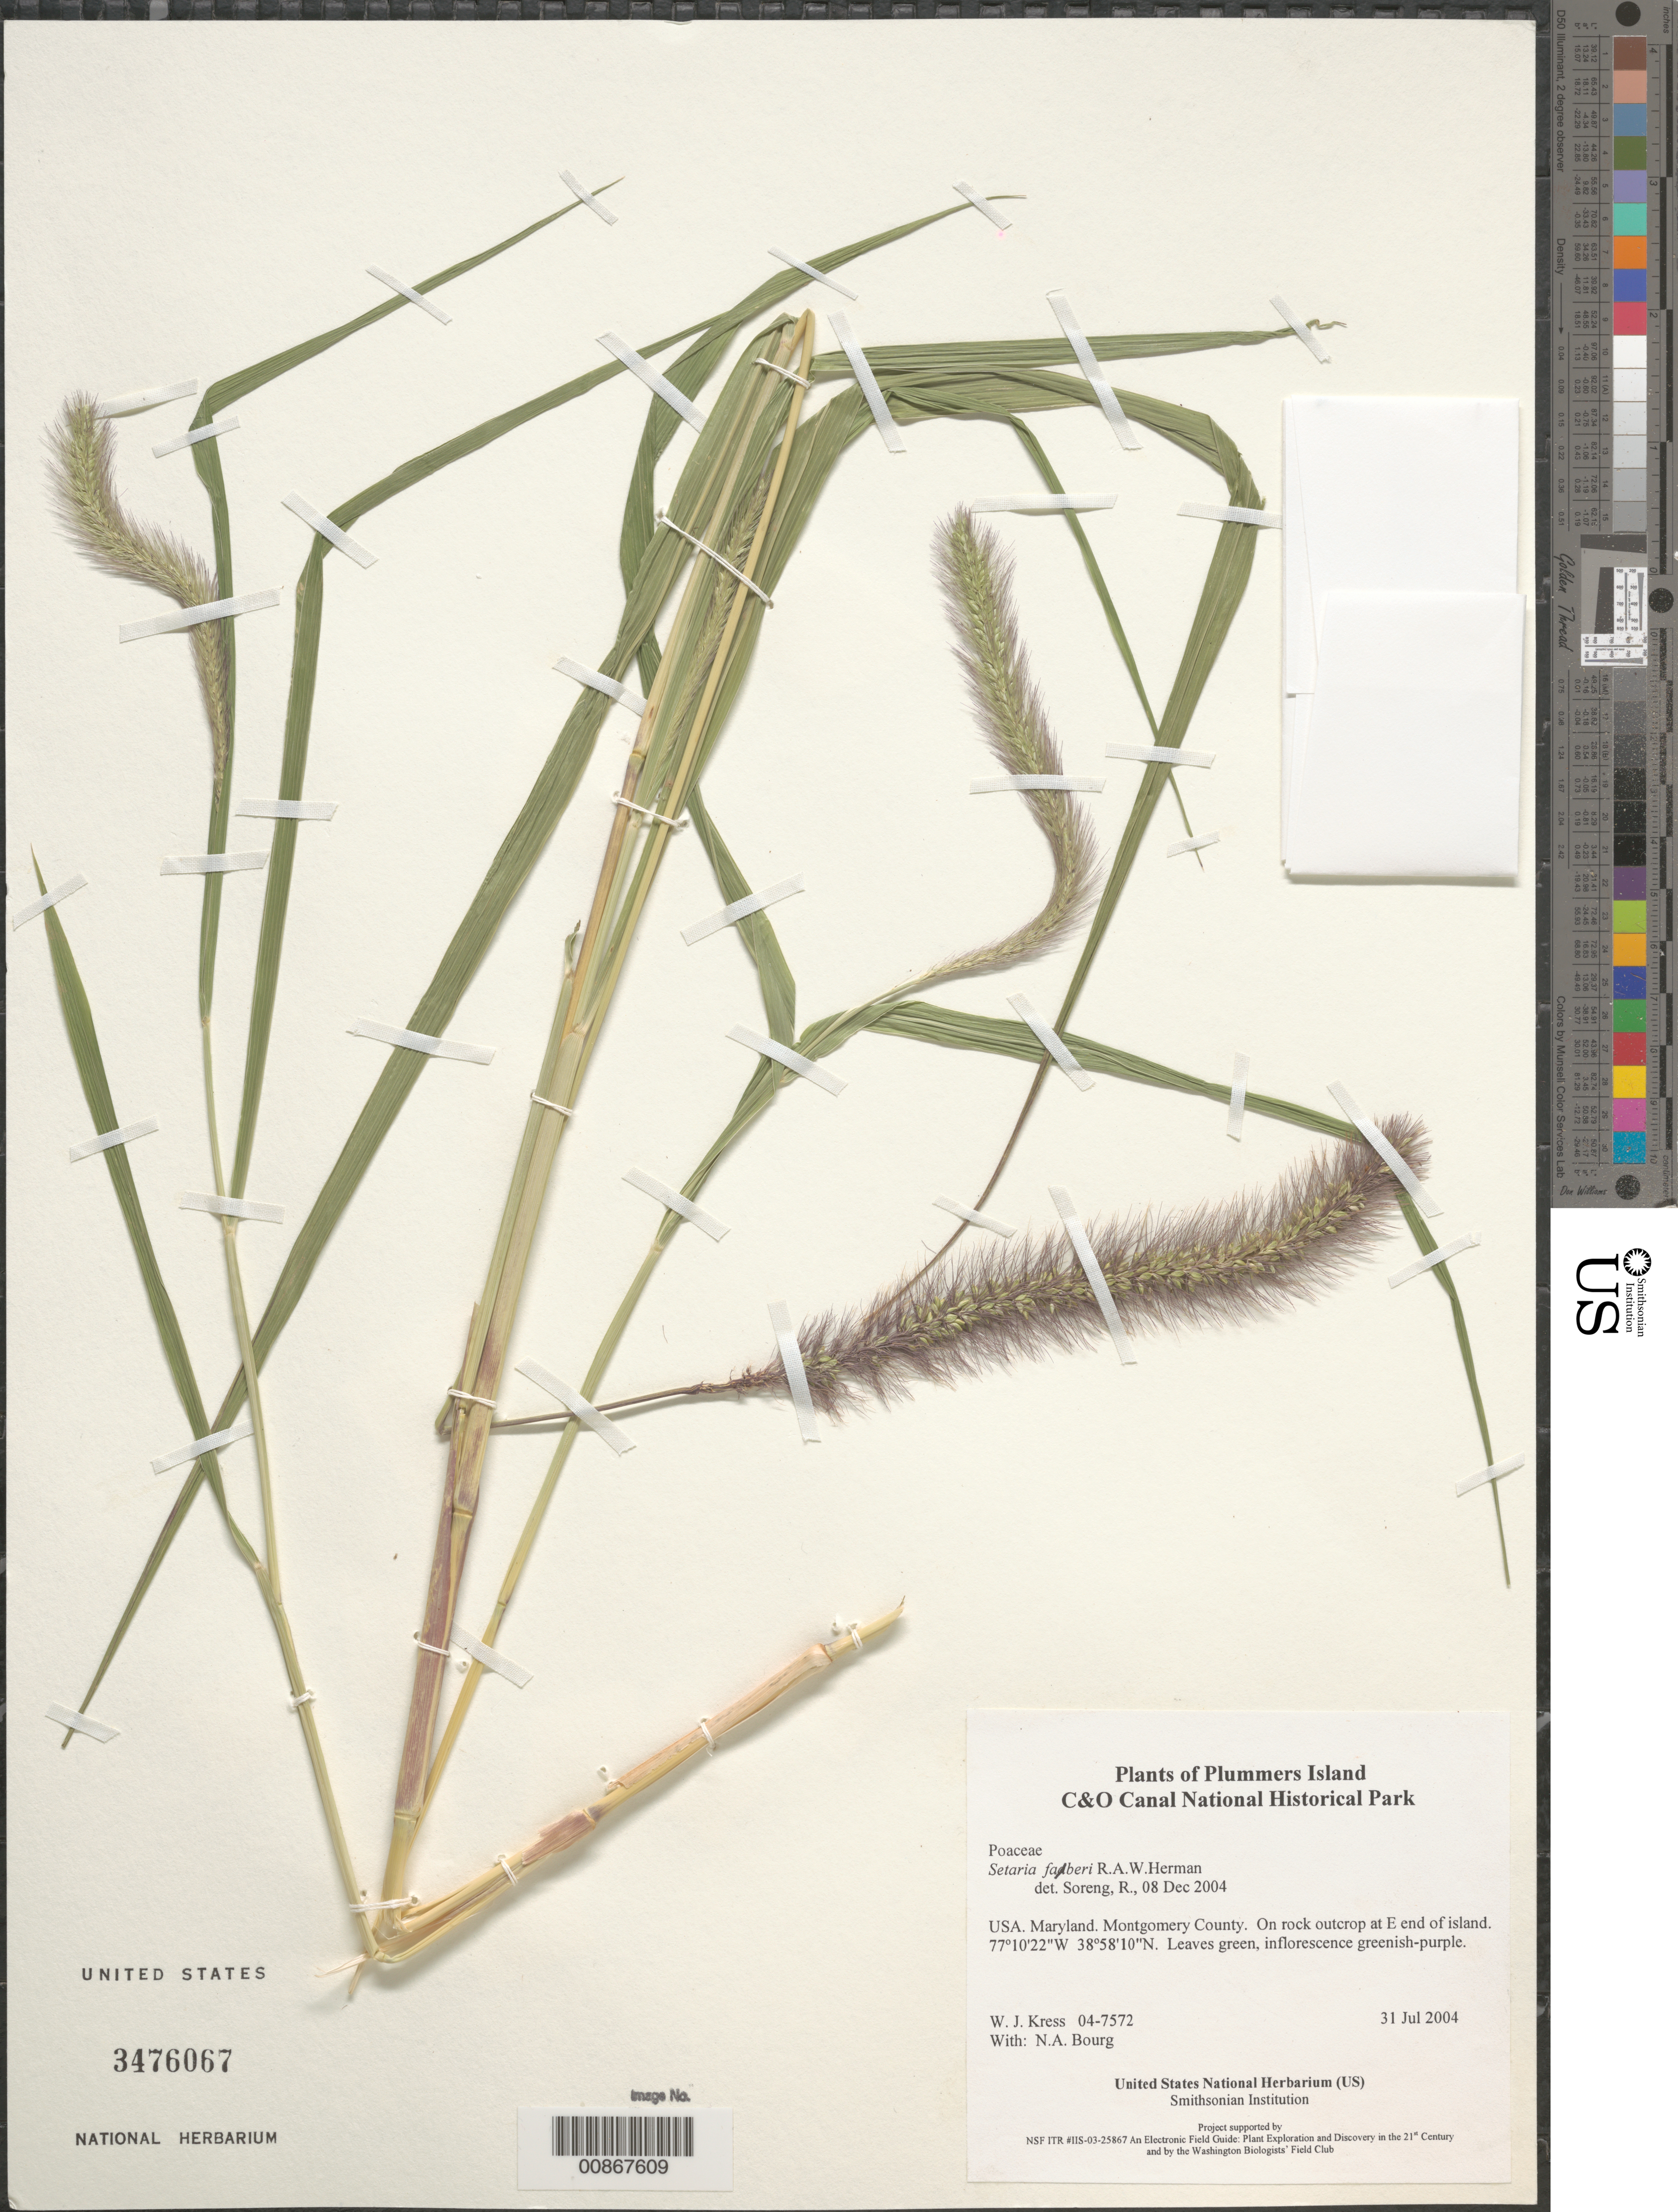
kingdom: Plantae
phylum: Tracheophyta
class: Liliopsida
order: Poales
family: Poaceae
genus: Setaria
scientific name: Setaria faberi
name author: R.A.W. Herrm.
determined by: Soreng, Robert J., Research Associate (BOT), Smithsonian Institution - National Museum of Natural History (UNITED STATES)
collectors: W. J. Kress & N. A. Bourg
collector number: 04-7572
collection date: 2004-07-31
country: United States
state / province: Maryland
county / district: Montgomery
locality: Chesapeake and Ohio Canal National Historical Park, Plummers Island. On rock outcrop at E. end of island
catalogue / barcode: US 3476067